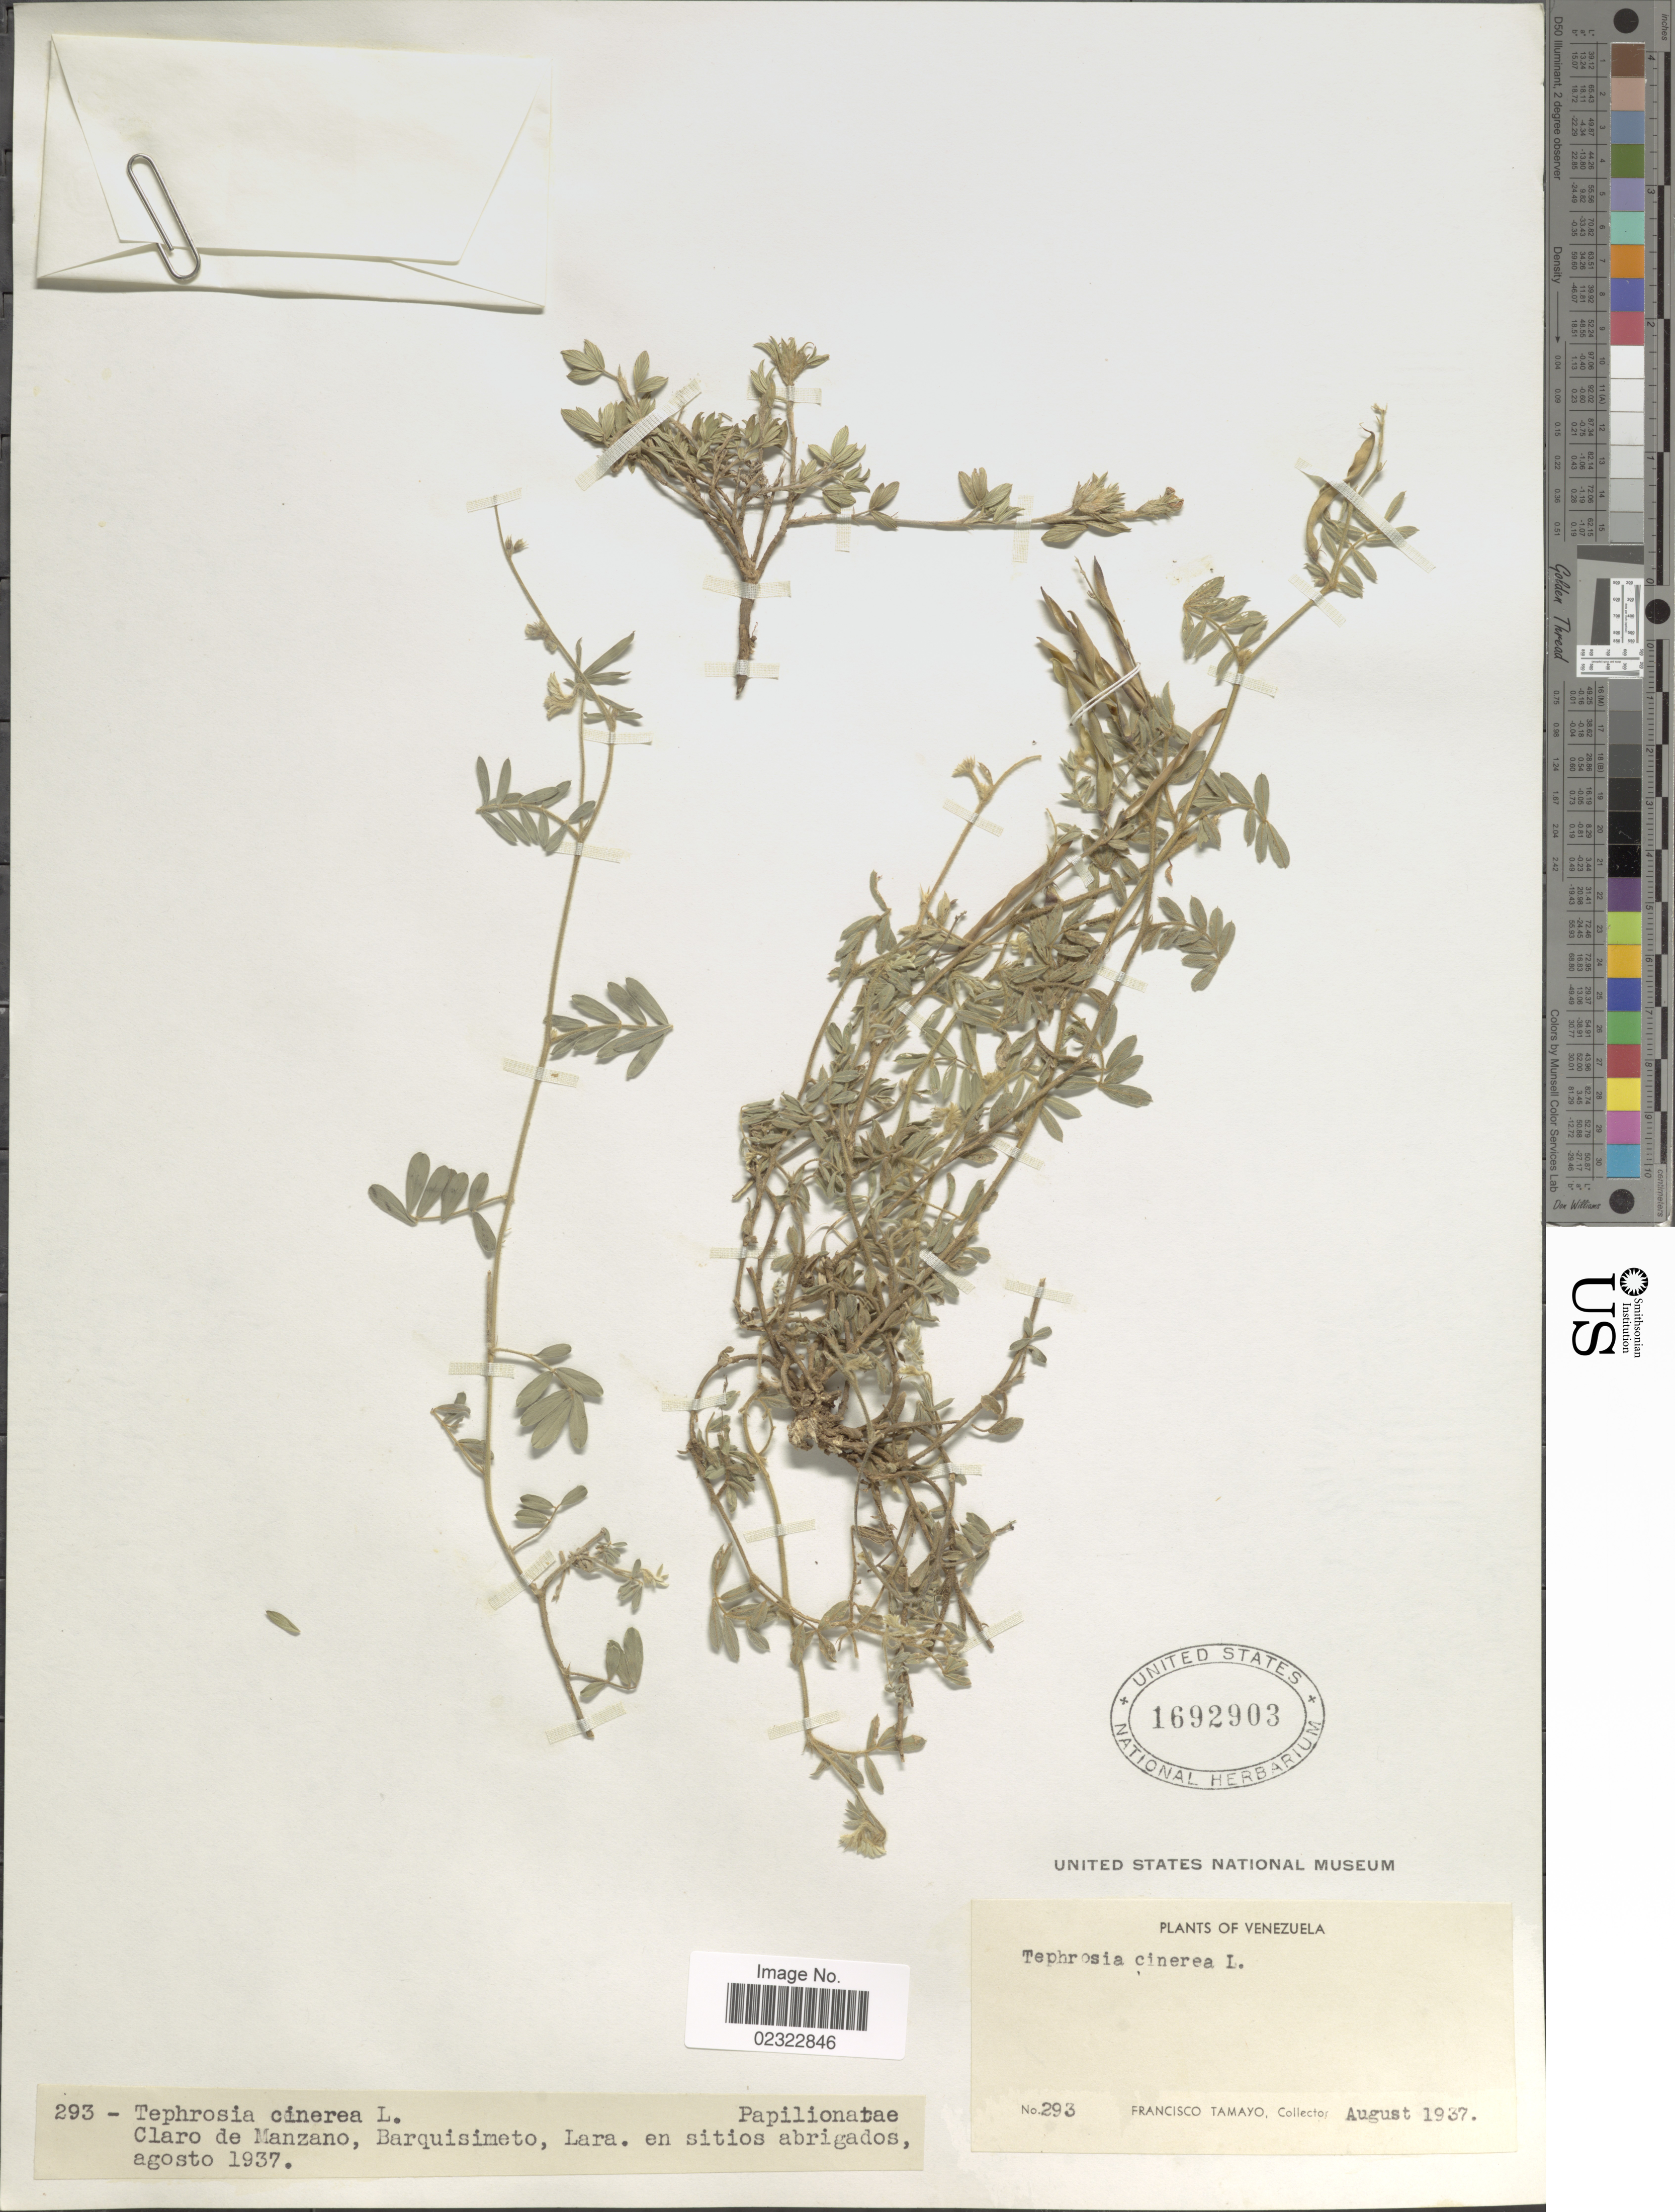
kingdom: Plantae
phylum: Tracheophyta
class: Magnoliopsida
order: Fabales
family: Fabaceae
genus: Tephrosia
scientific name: Tephrosia cinerea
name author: (L.) Pers.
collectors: F. Tamayo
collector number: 293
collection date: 1937-08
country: Venezuela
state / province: Lara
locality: Claro de Manzano, Barquisimeto, Lara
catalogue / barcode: US 1692903